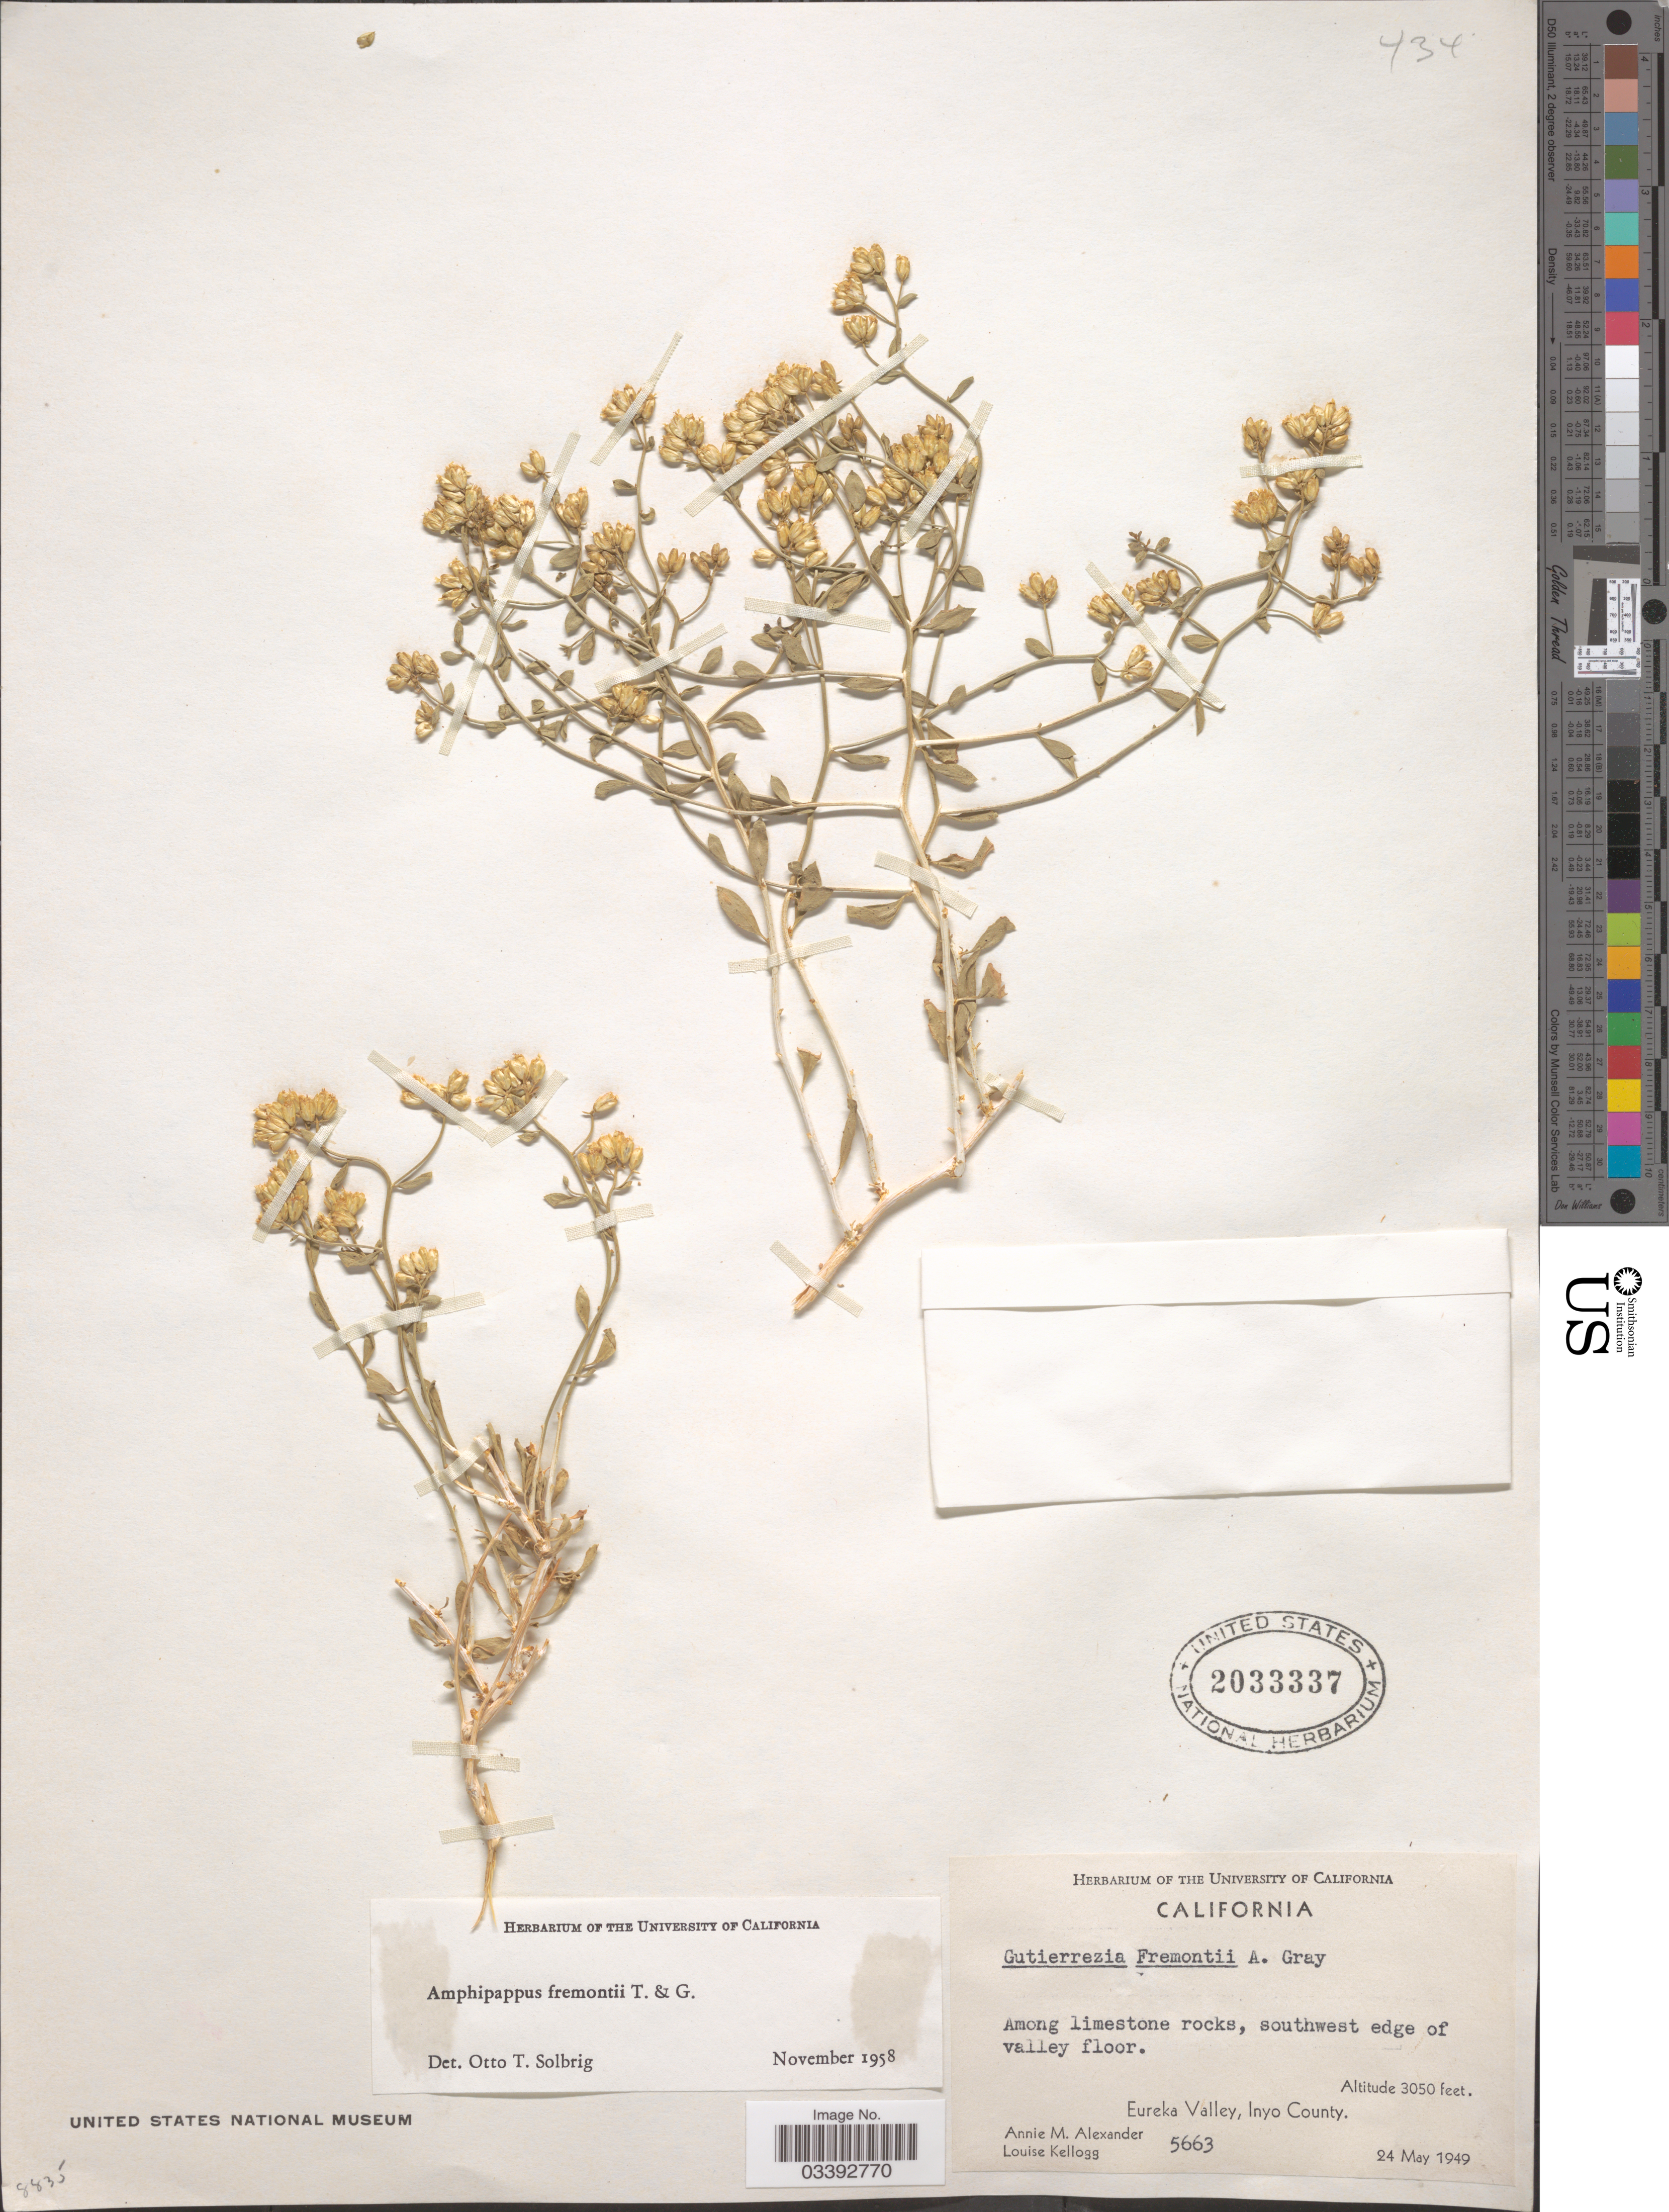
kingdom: Plantae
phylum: Tracheophyta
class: Magnoliopsida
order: Asterales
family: Asteraceae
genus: Amphipappus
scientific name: Amphipappus fremontii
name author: Torr. & A. Gray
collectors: A. M. Alexander & L. Kellogg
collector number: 5663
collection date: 1949-05-24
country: United States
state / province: California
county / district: Inyo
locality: Among limestone rocks, southwest edge of valley floor. Eureka Valley, Inyo County.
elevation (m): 930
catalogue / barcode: US 2033337